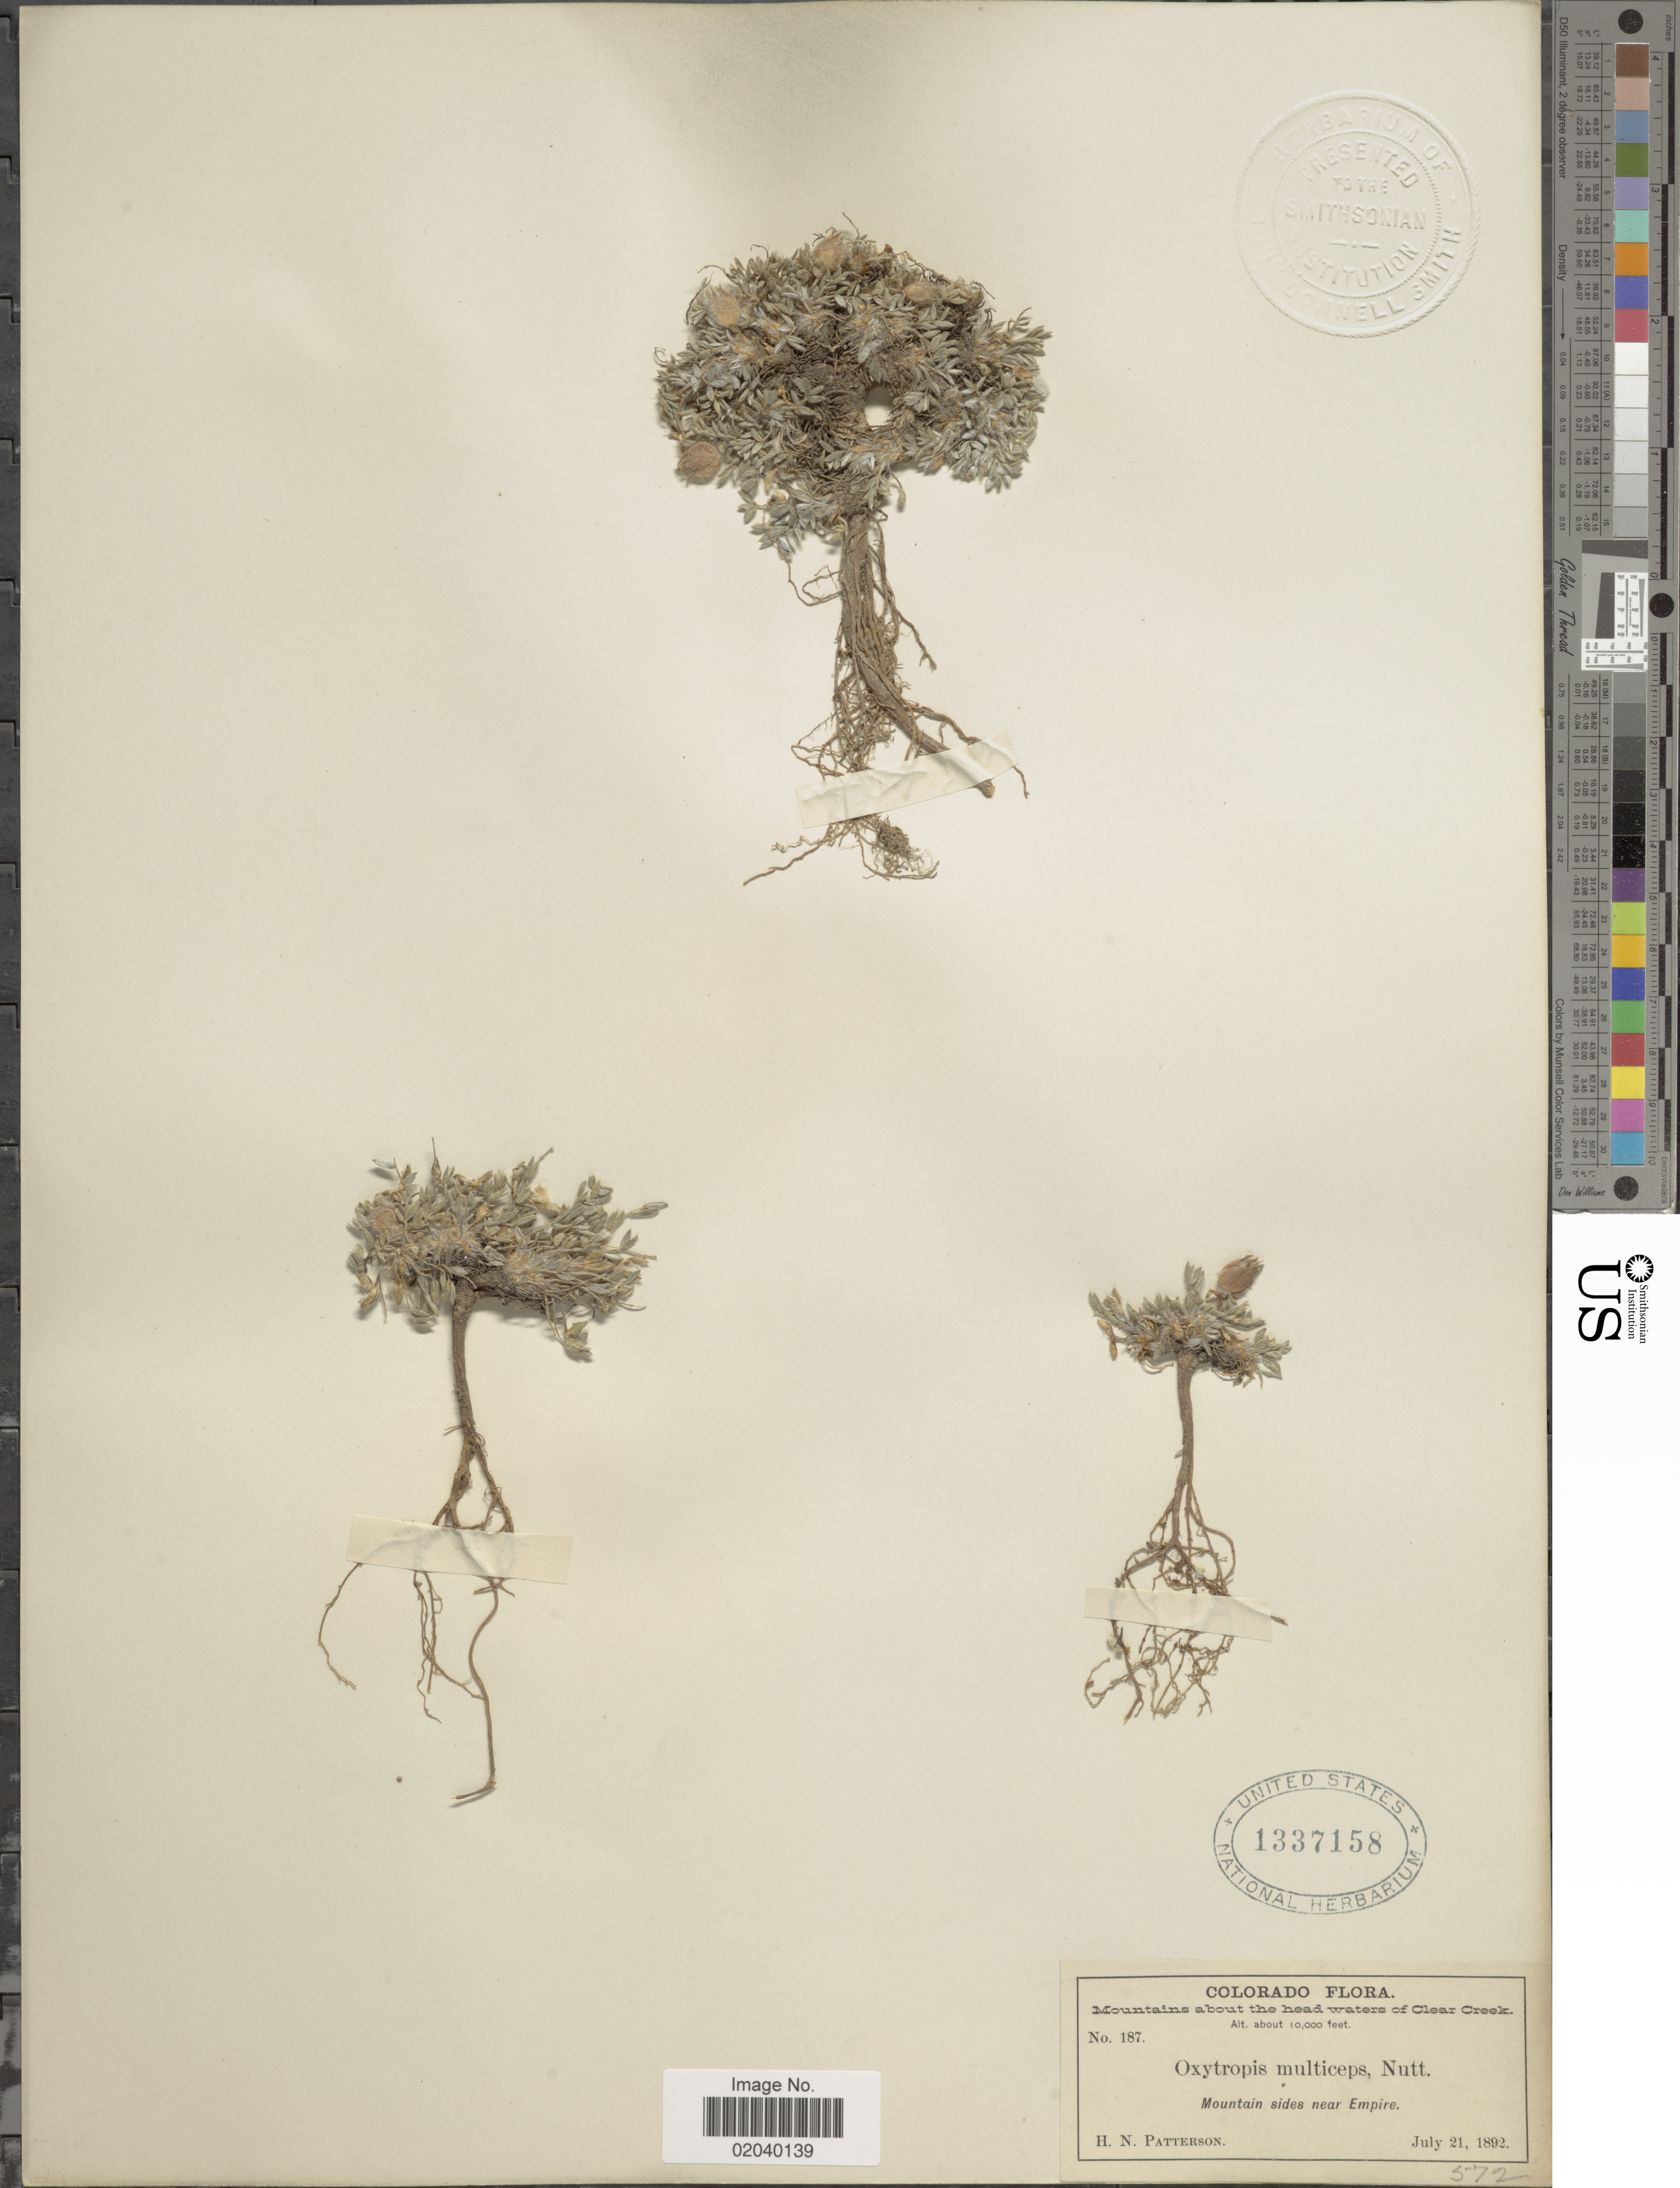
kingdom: Plantae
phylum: Tracheophyta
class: Magnoliopsida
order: Fabales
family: Fabaceae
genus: Oxytropis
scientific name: Oxytropis muticeps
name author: Nutt.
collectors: H. N. Patterson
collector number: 187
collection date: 1892-07-21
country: United States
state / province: Colorado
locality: Mountains about the head waters of Clear Creek, Mountain sides near Empire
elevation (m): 3048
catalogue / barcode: US 1337158